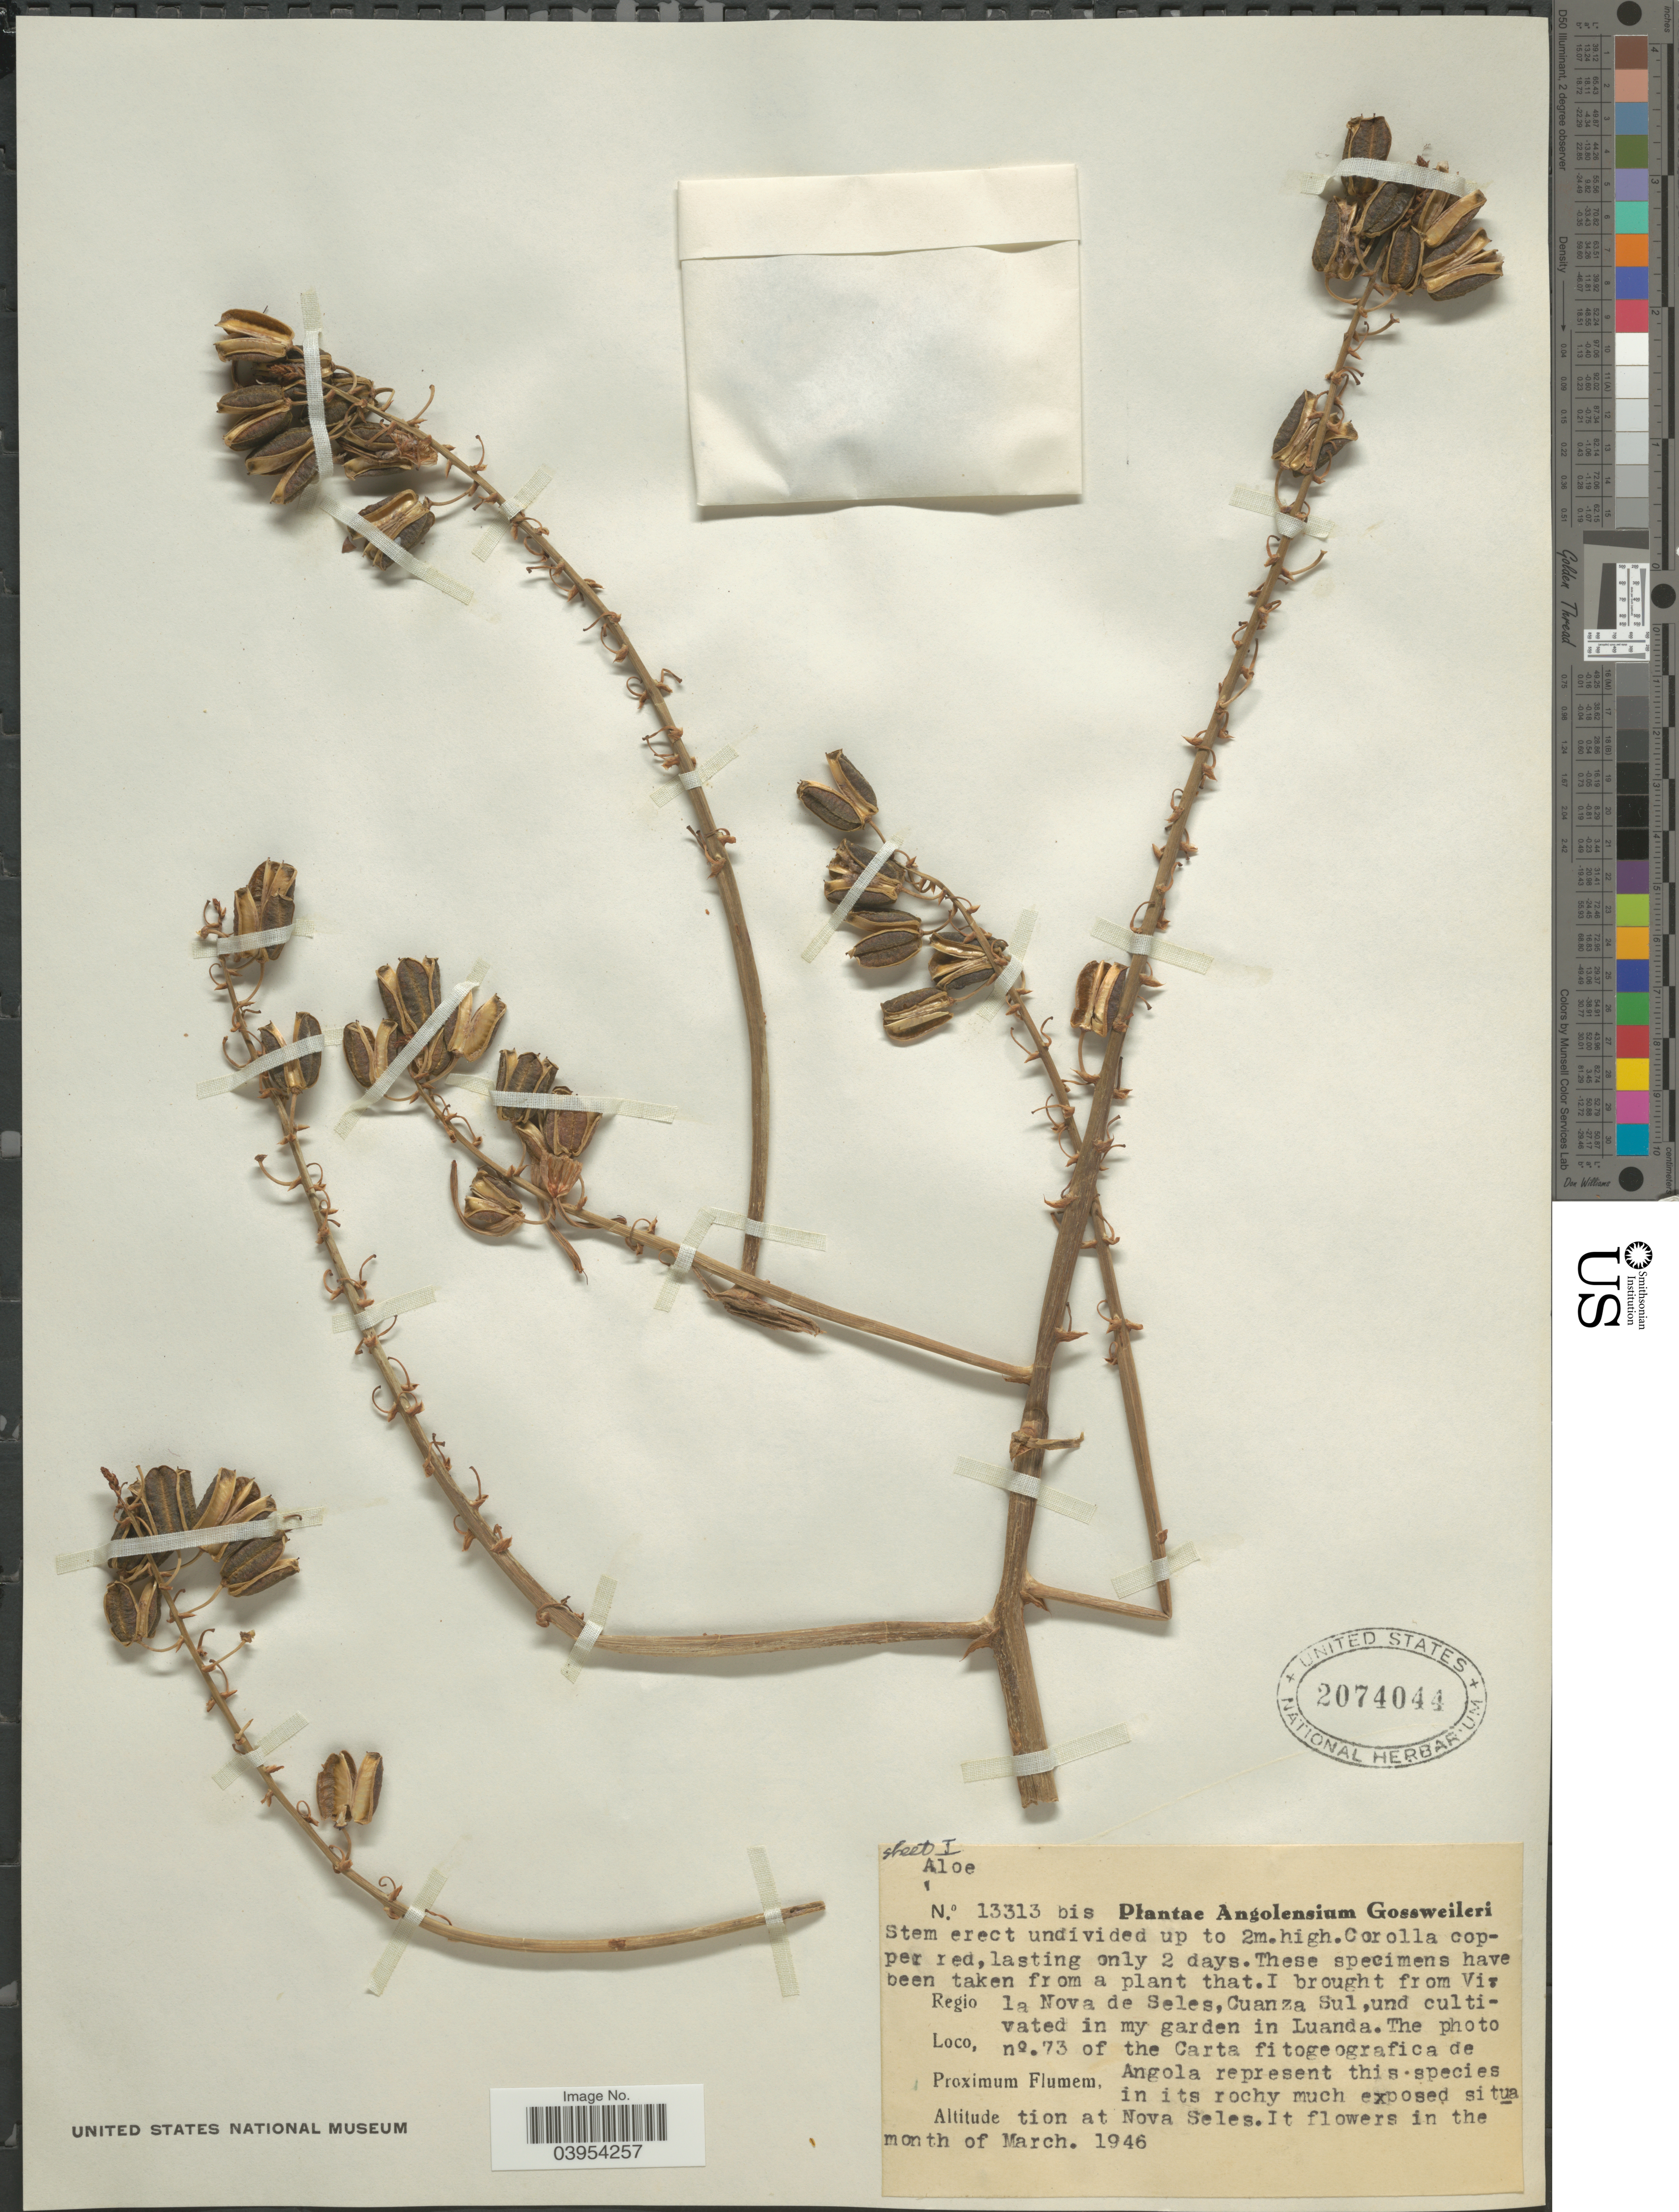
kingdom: Plantae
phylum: Tracheophyta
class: Liliopsida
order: Asparagales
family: Asphodelaceae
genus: Aloe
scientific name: Aloe sp.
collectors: -. Gossweiler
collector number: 13313 bis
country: Angola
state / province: Luanda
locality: Cultivated in my garden in Luanda.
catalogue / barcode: US 2074044